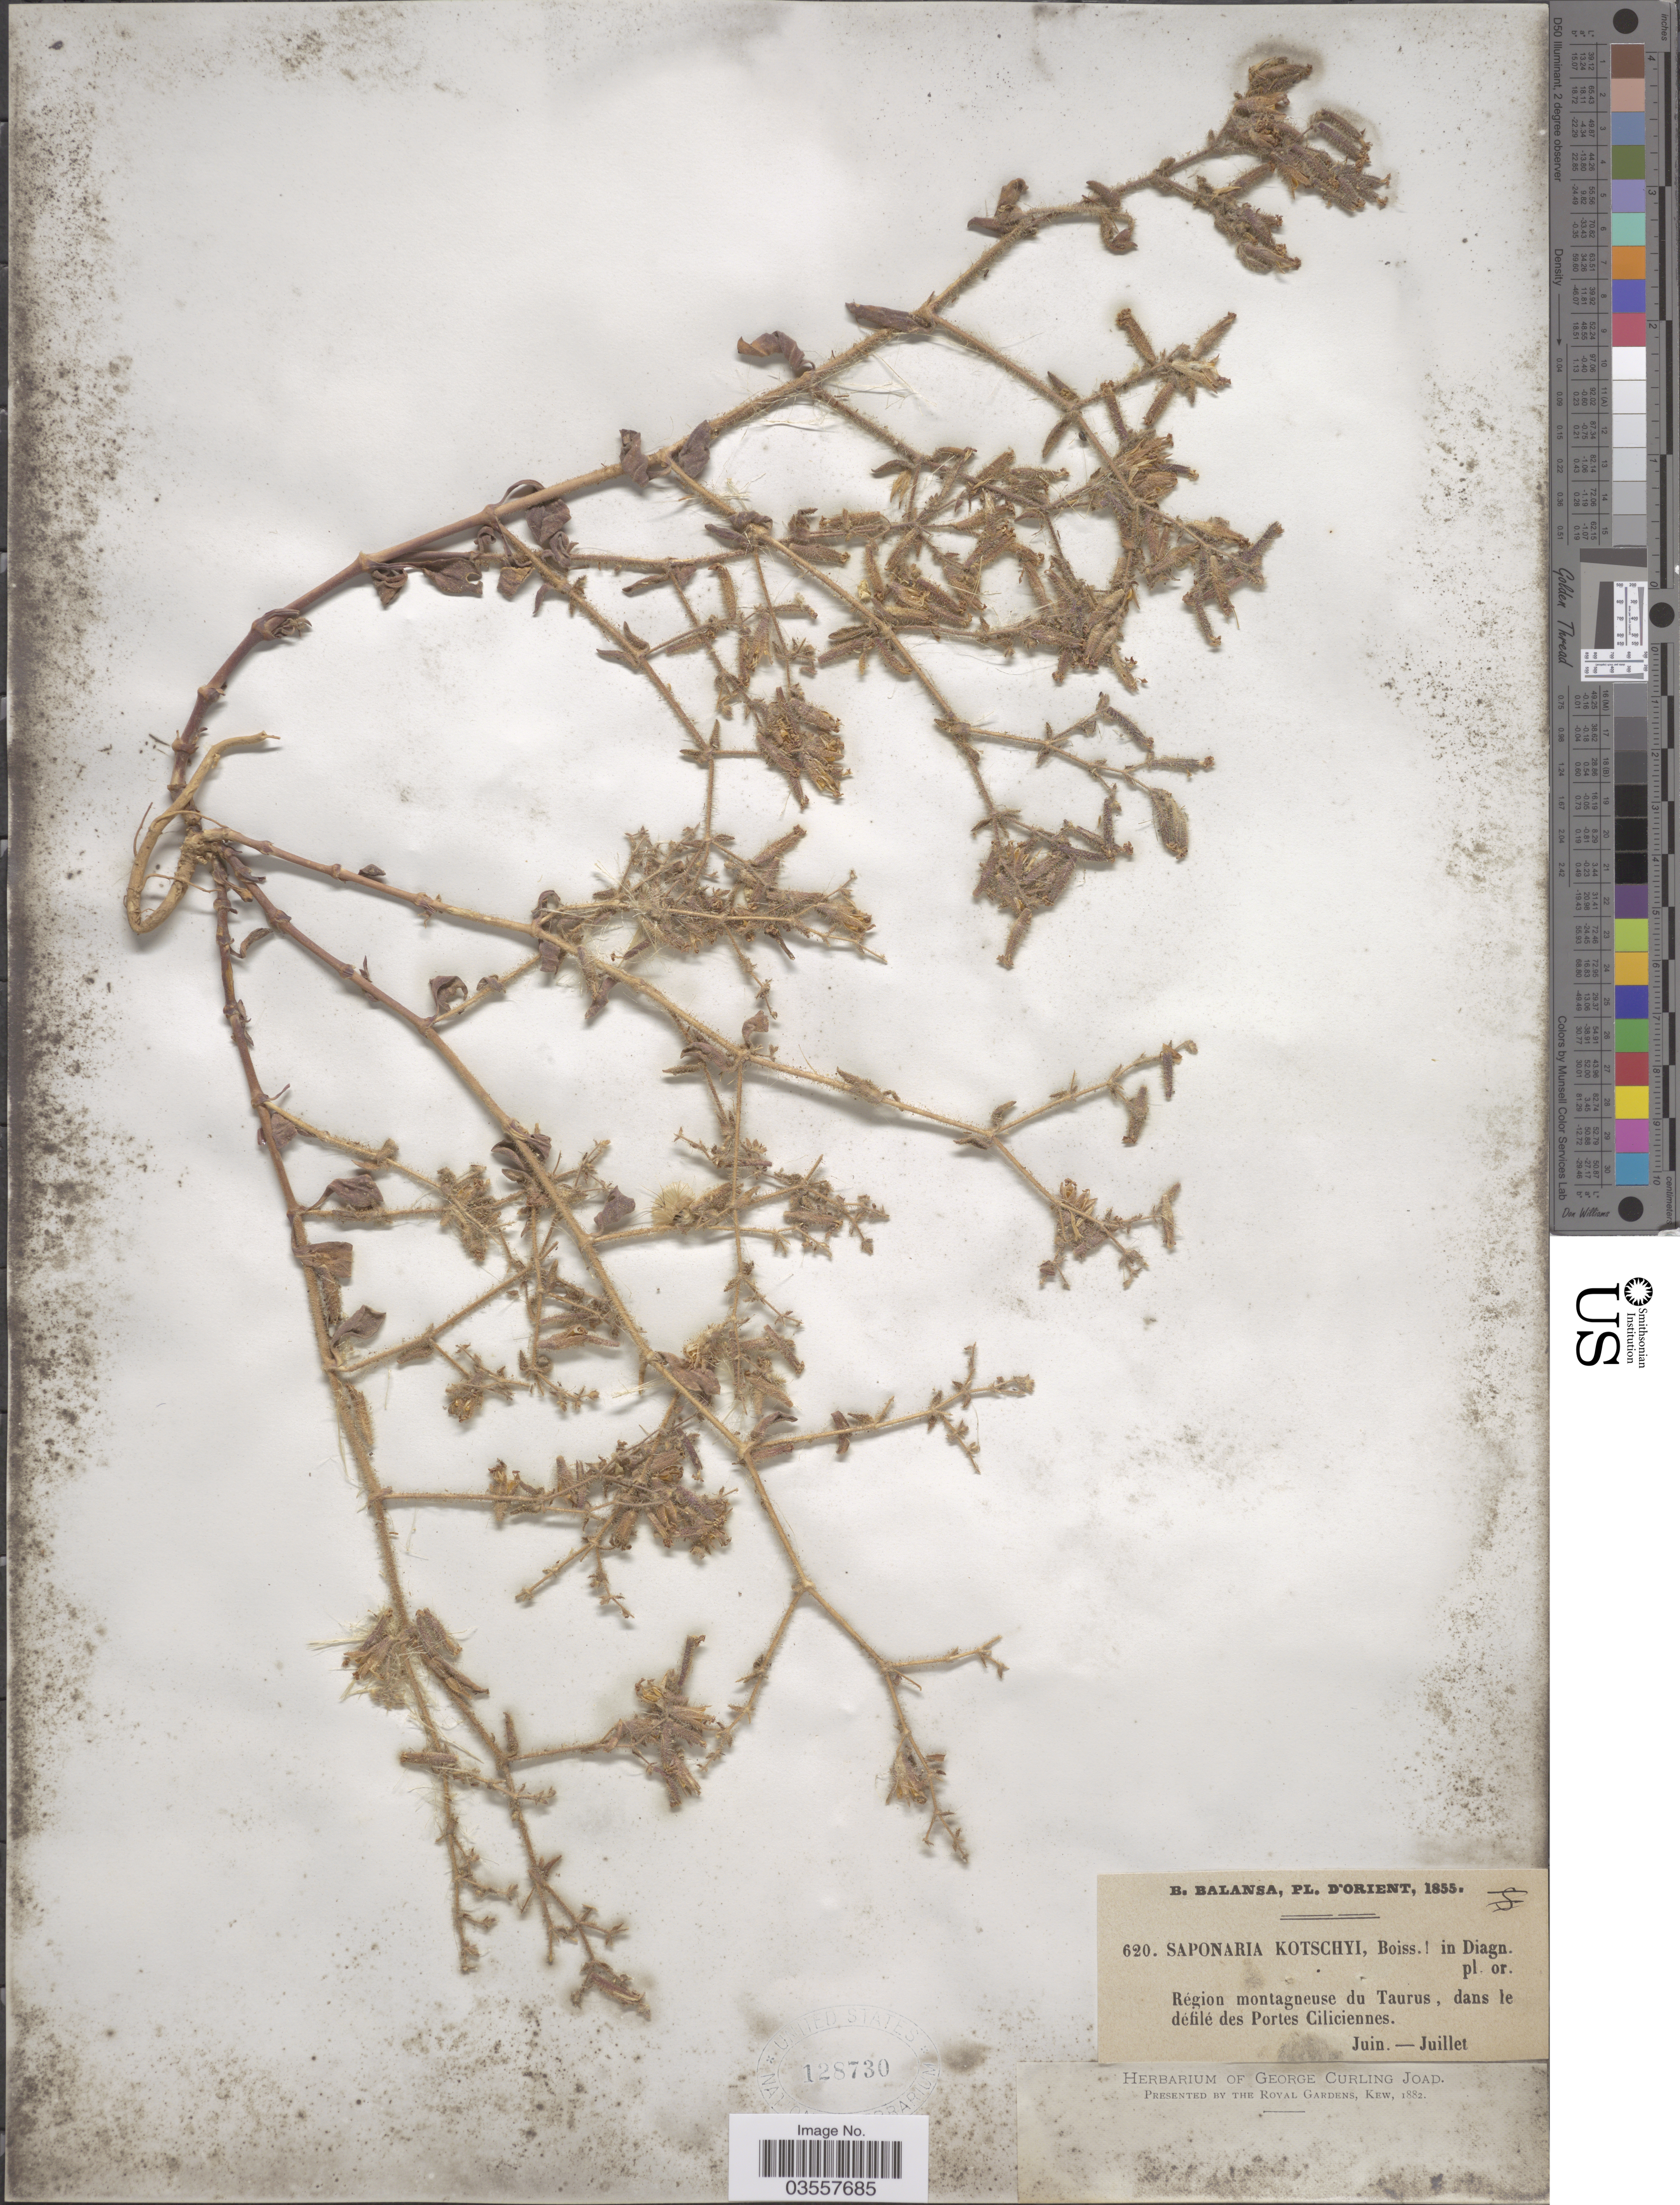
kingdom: Plantae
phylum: Tracheophyta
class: Magnoliopsida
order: Caryophyllales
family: Caryophyllaceae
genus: Saponaria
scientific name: Saponaria kotschyi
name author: Boiss.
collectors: B. Balansa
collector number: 620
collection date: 1855-06/1855-07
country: Turkey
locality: D'Orient. Région montagneuse du Taurus, dans le défilé des Portes Ciliciennes.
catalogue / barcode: US 128730